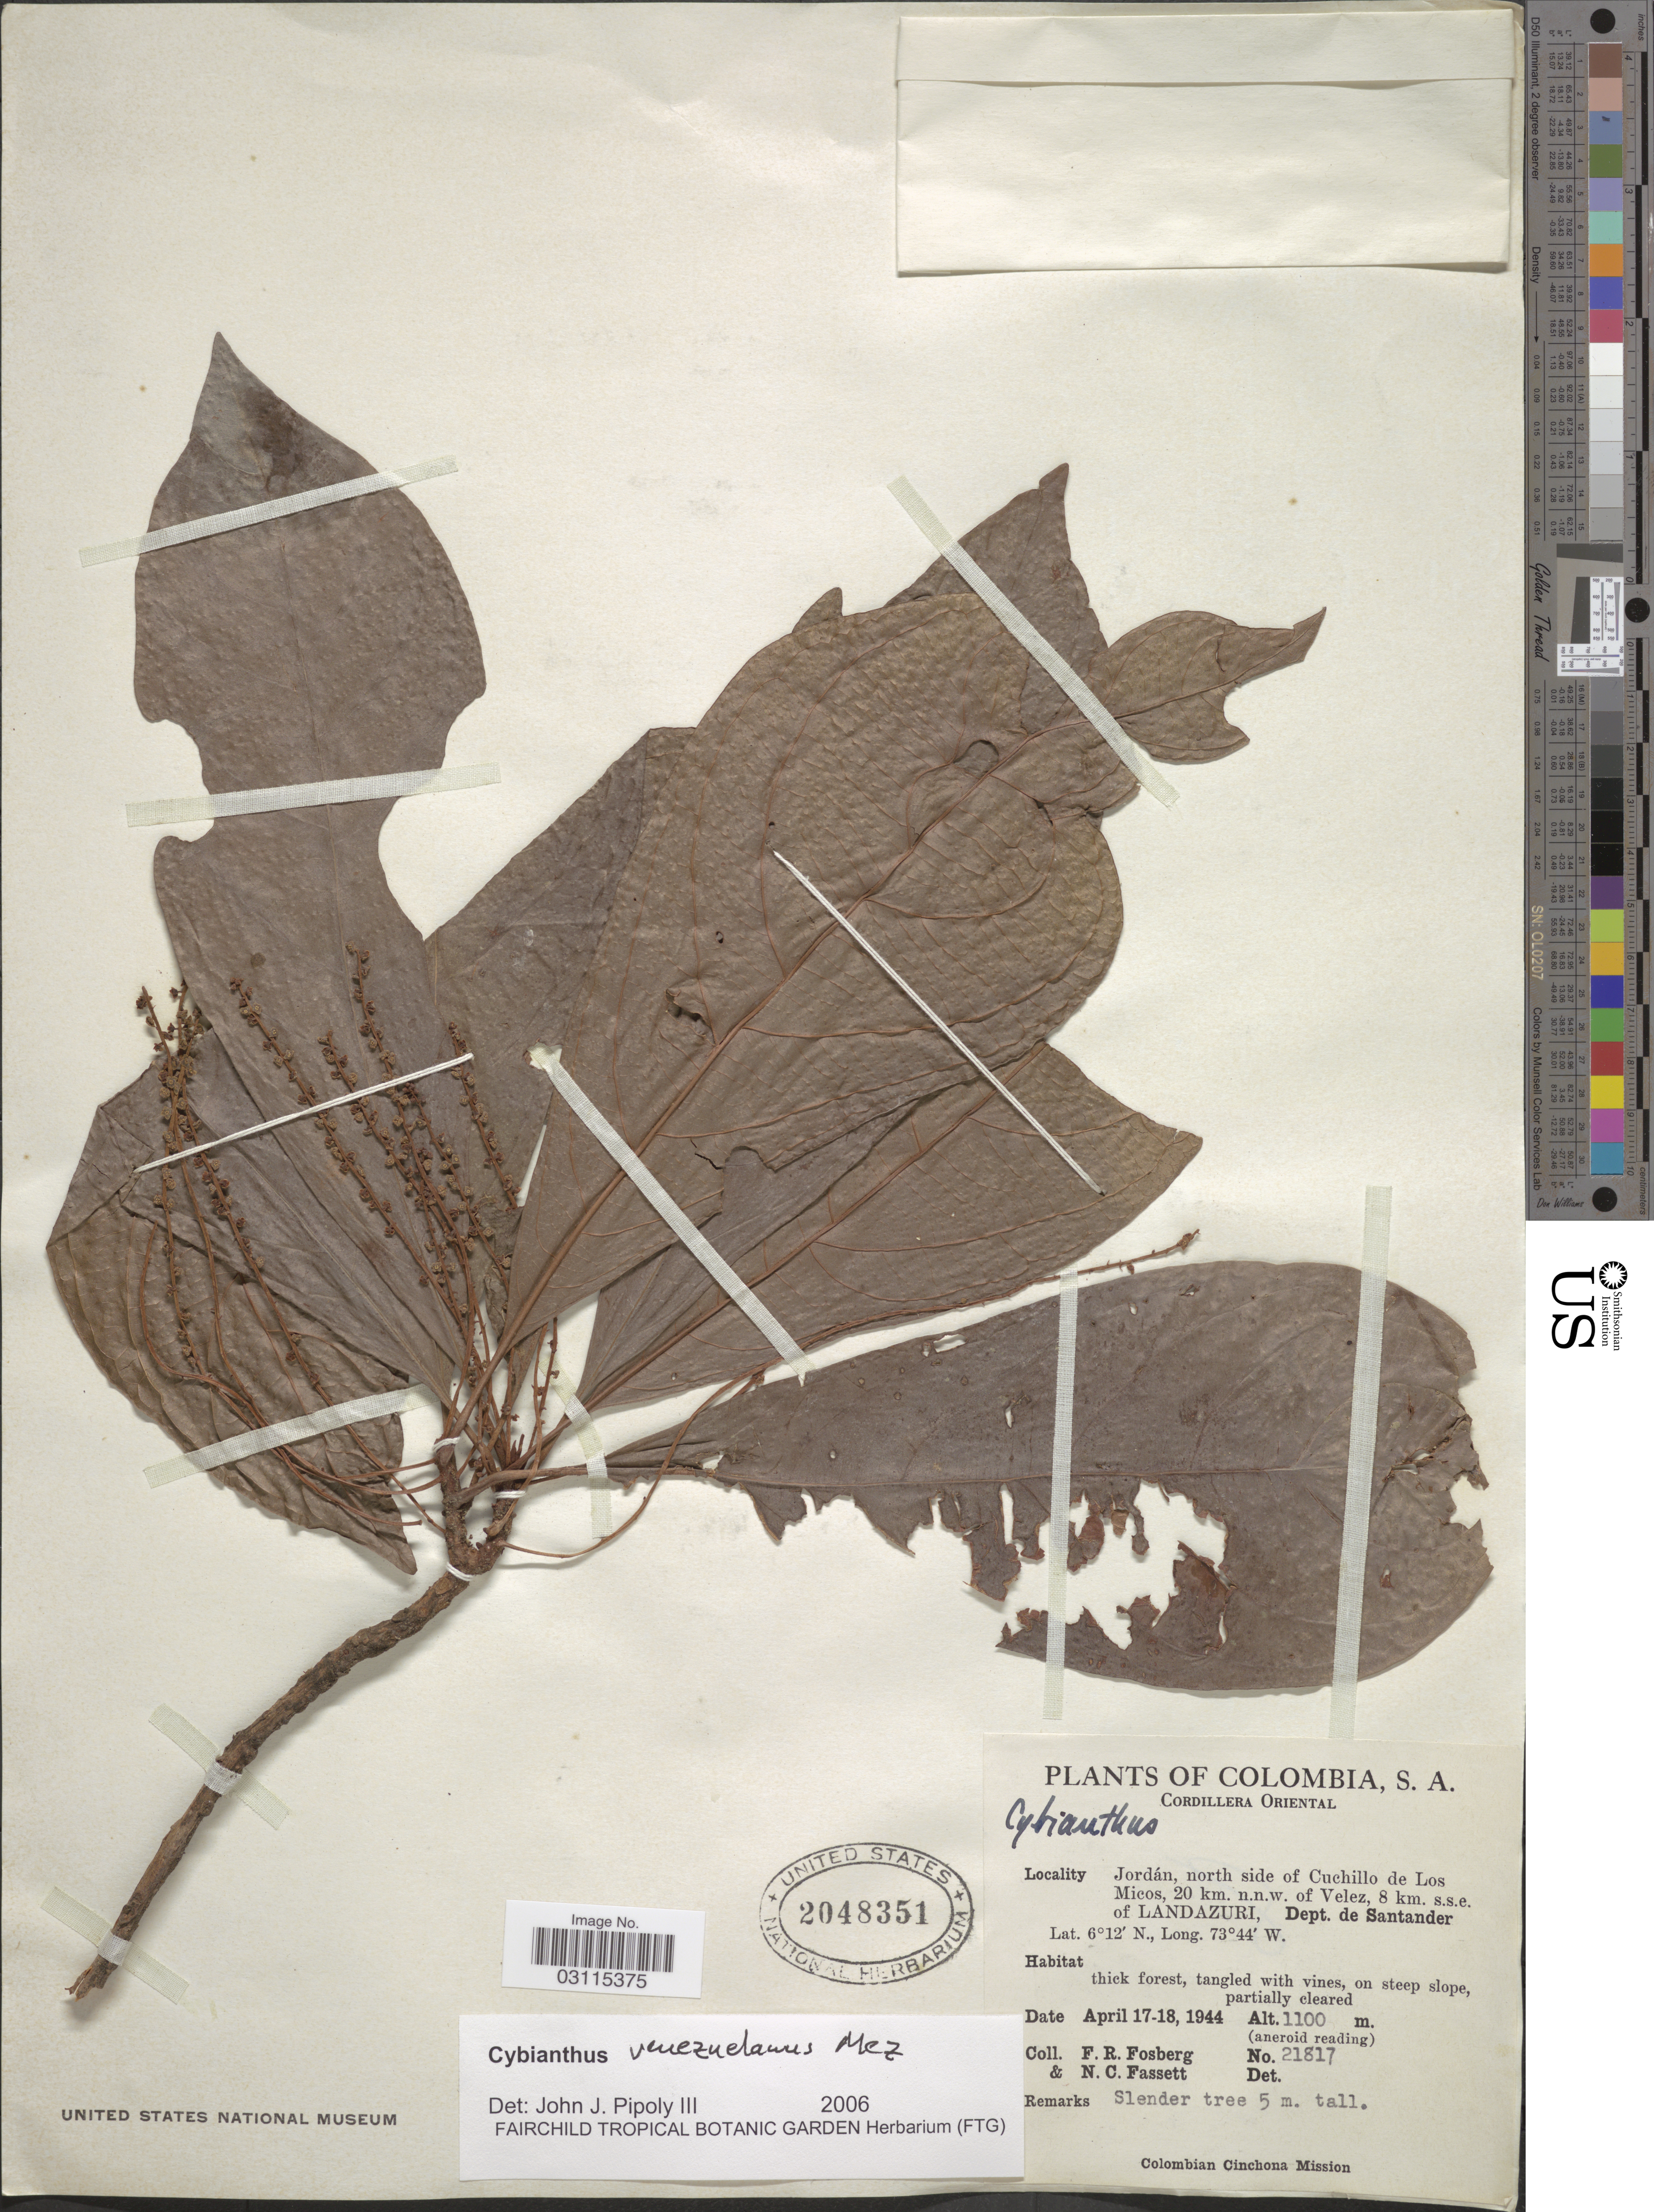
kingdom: Plantae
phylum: Tracheophyta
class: Magnoliopsida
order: Ericales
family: Primulaceae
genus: Cybianthus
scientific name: Cybianthus venezuelanus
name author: Mez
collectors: F. R. Fosberg & N. C. Fassett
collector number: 21817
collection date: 1944-04-17/1944-04-18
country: Colombia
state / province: Santander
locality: Cordillera Oriental. Jordán, north side of Cuchillo de Los Micos, 20 km. n. n. w. of Velez, 8 km. s. s. e. of Landazuri, Dept. de Santander.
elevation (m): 1100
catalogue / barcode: US 2048351